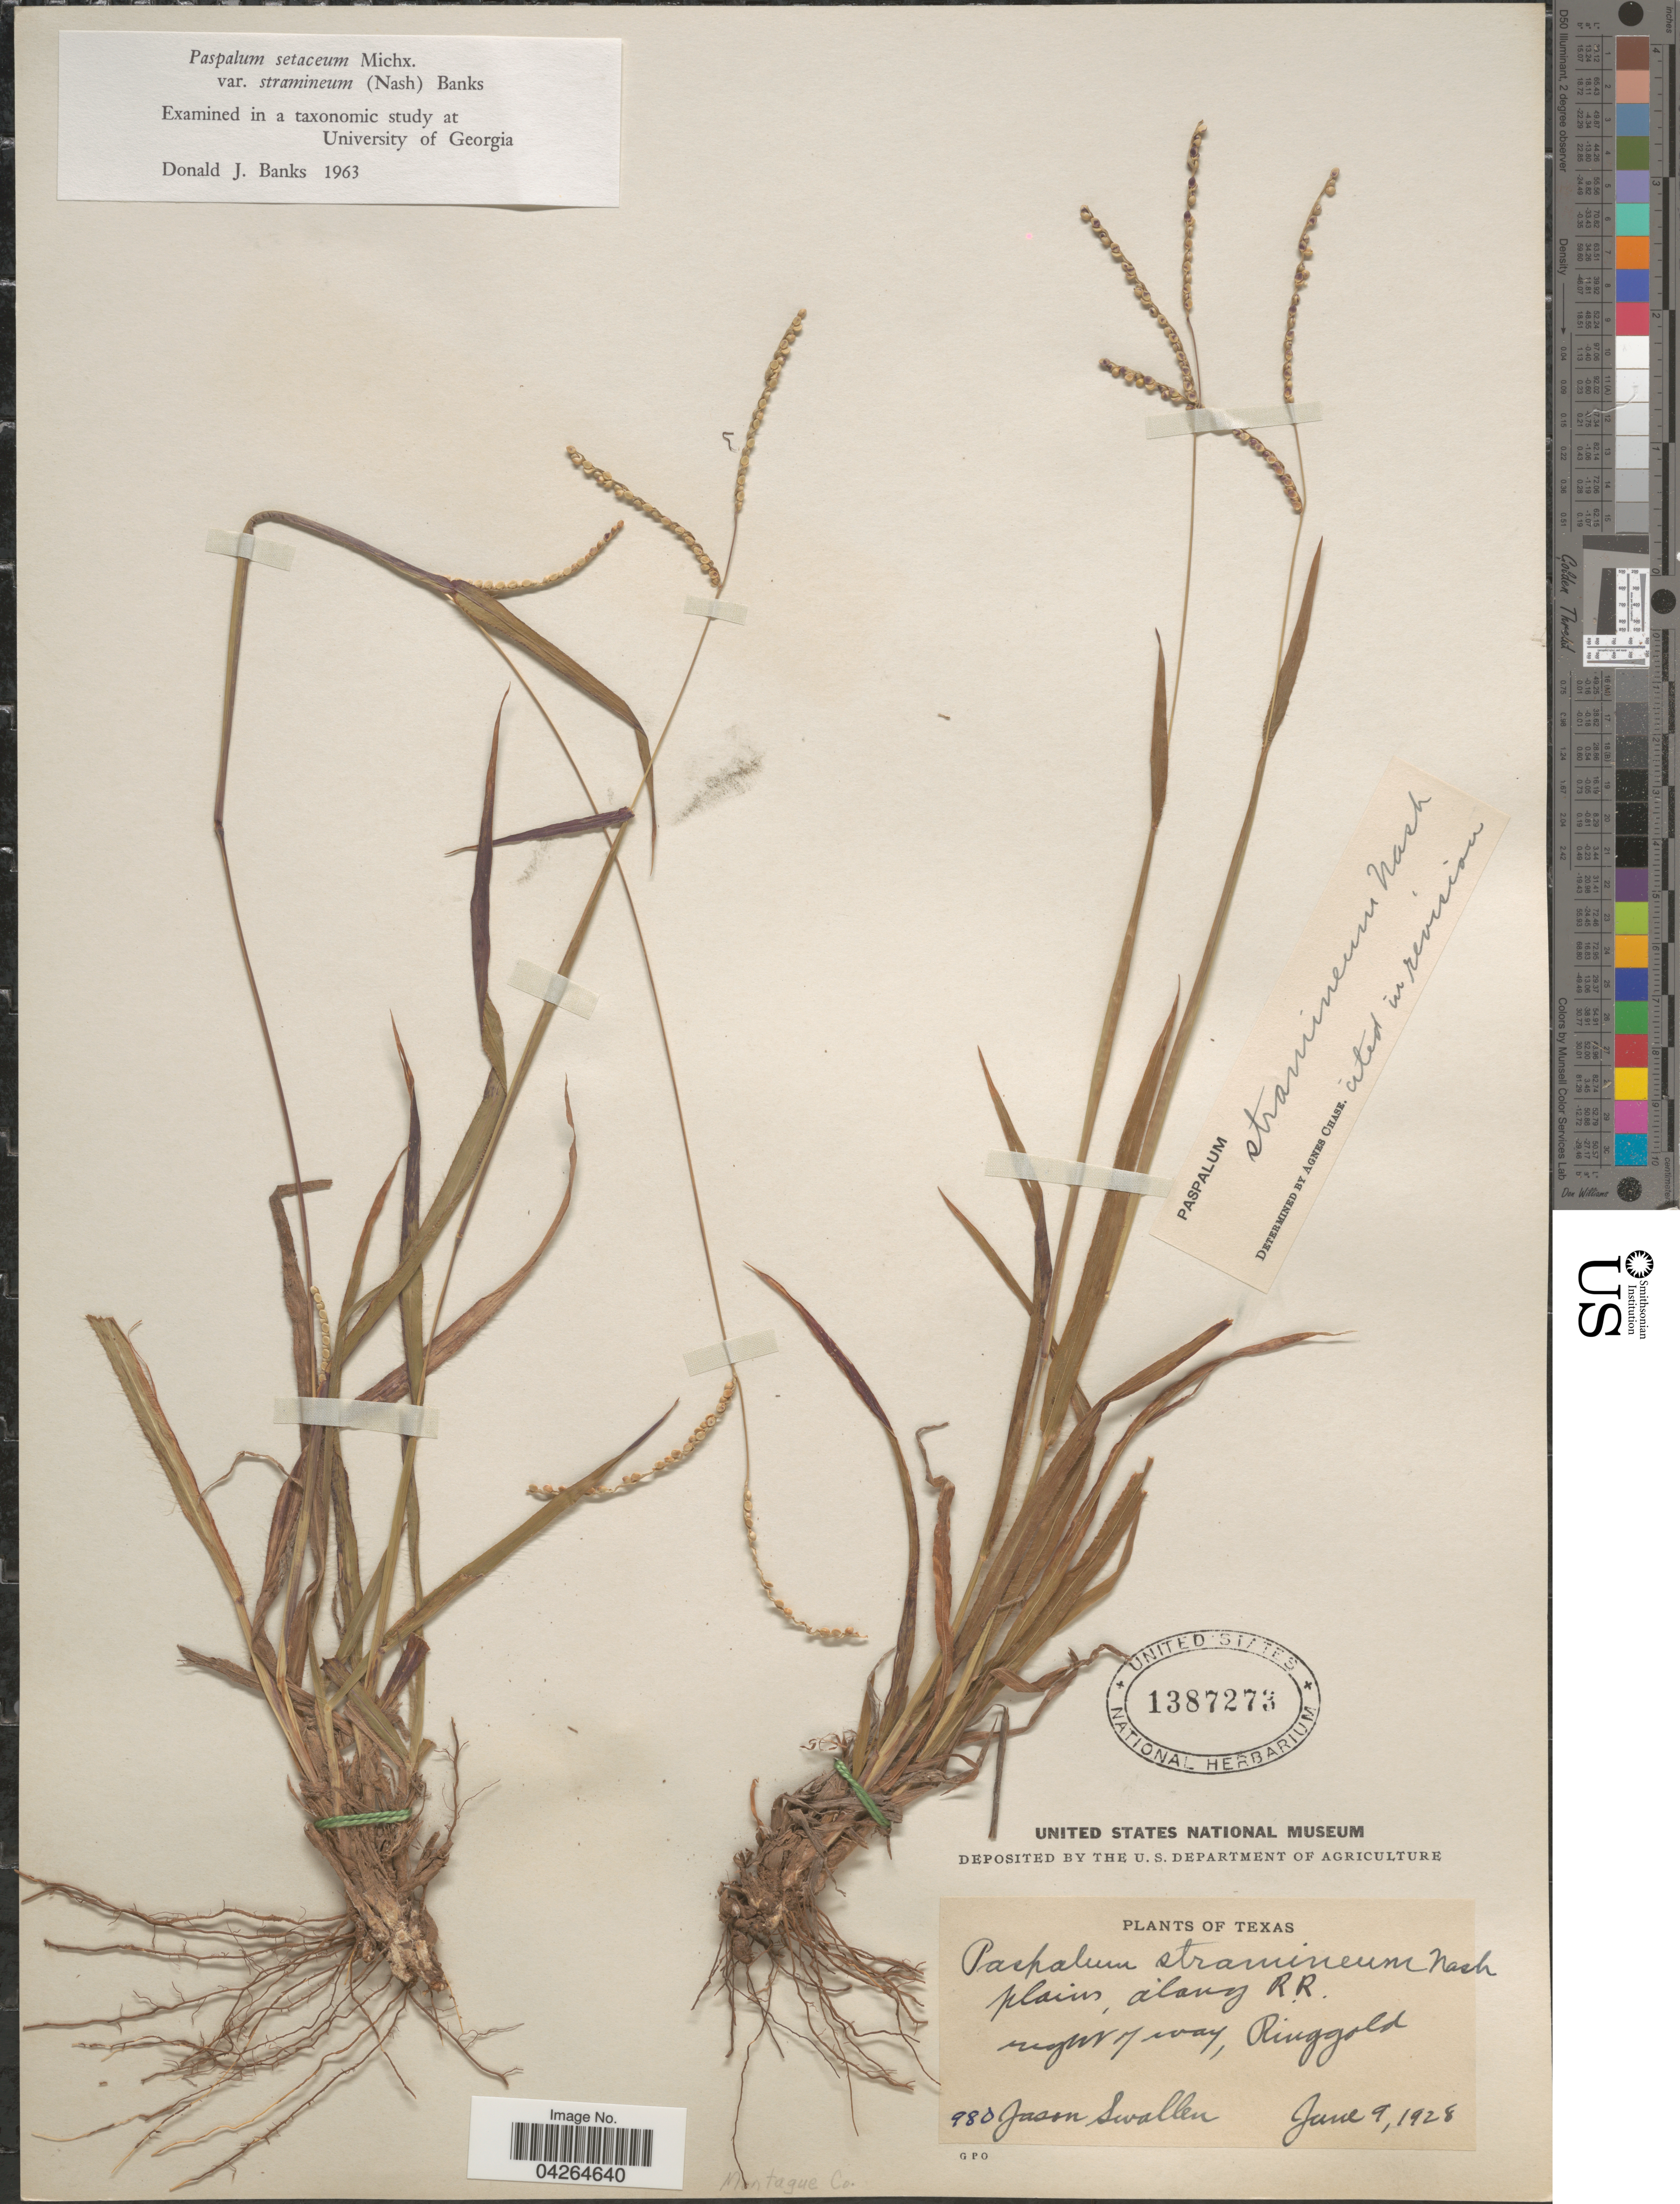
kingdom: Plantae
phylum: Tracheophyta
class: Liliopsida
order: Poales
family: Poaceae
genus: Paspalum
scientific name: Paspalum setaceum var. stramineum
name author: (Nash) D.J. Banks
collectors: J. R. Swallen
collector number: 980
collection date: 1928-06-09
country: United States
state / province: Texas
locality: Plains, along R.R. right of way, Ringgold. Montagne Co.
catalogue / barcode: US 1387273